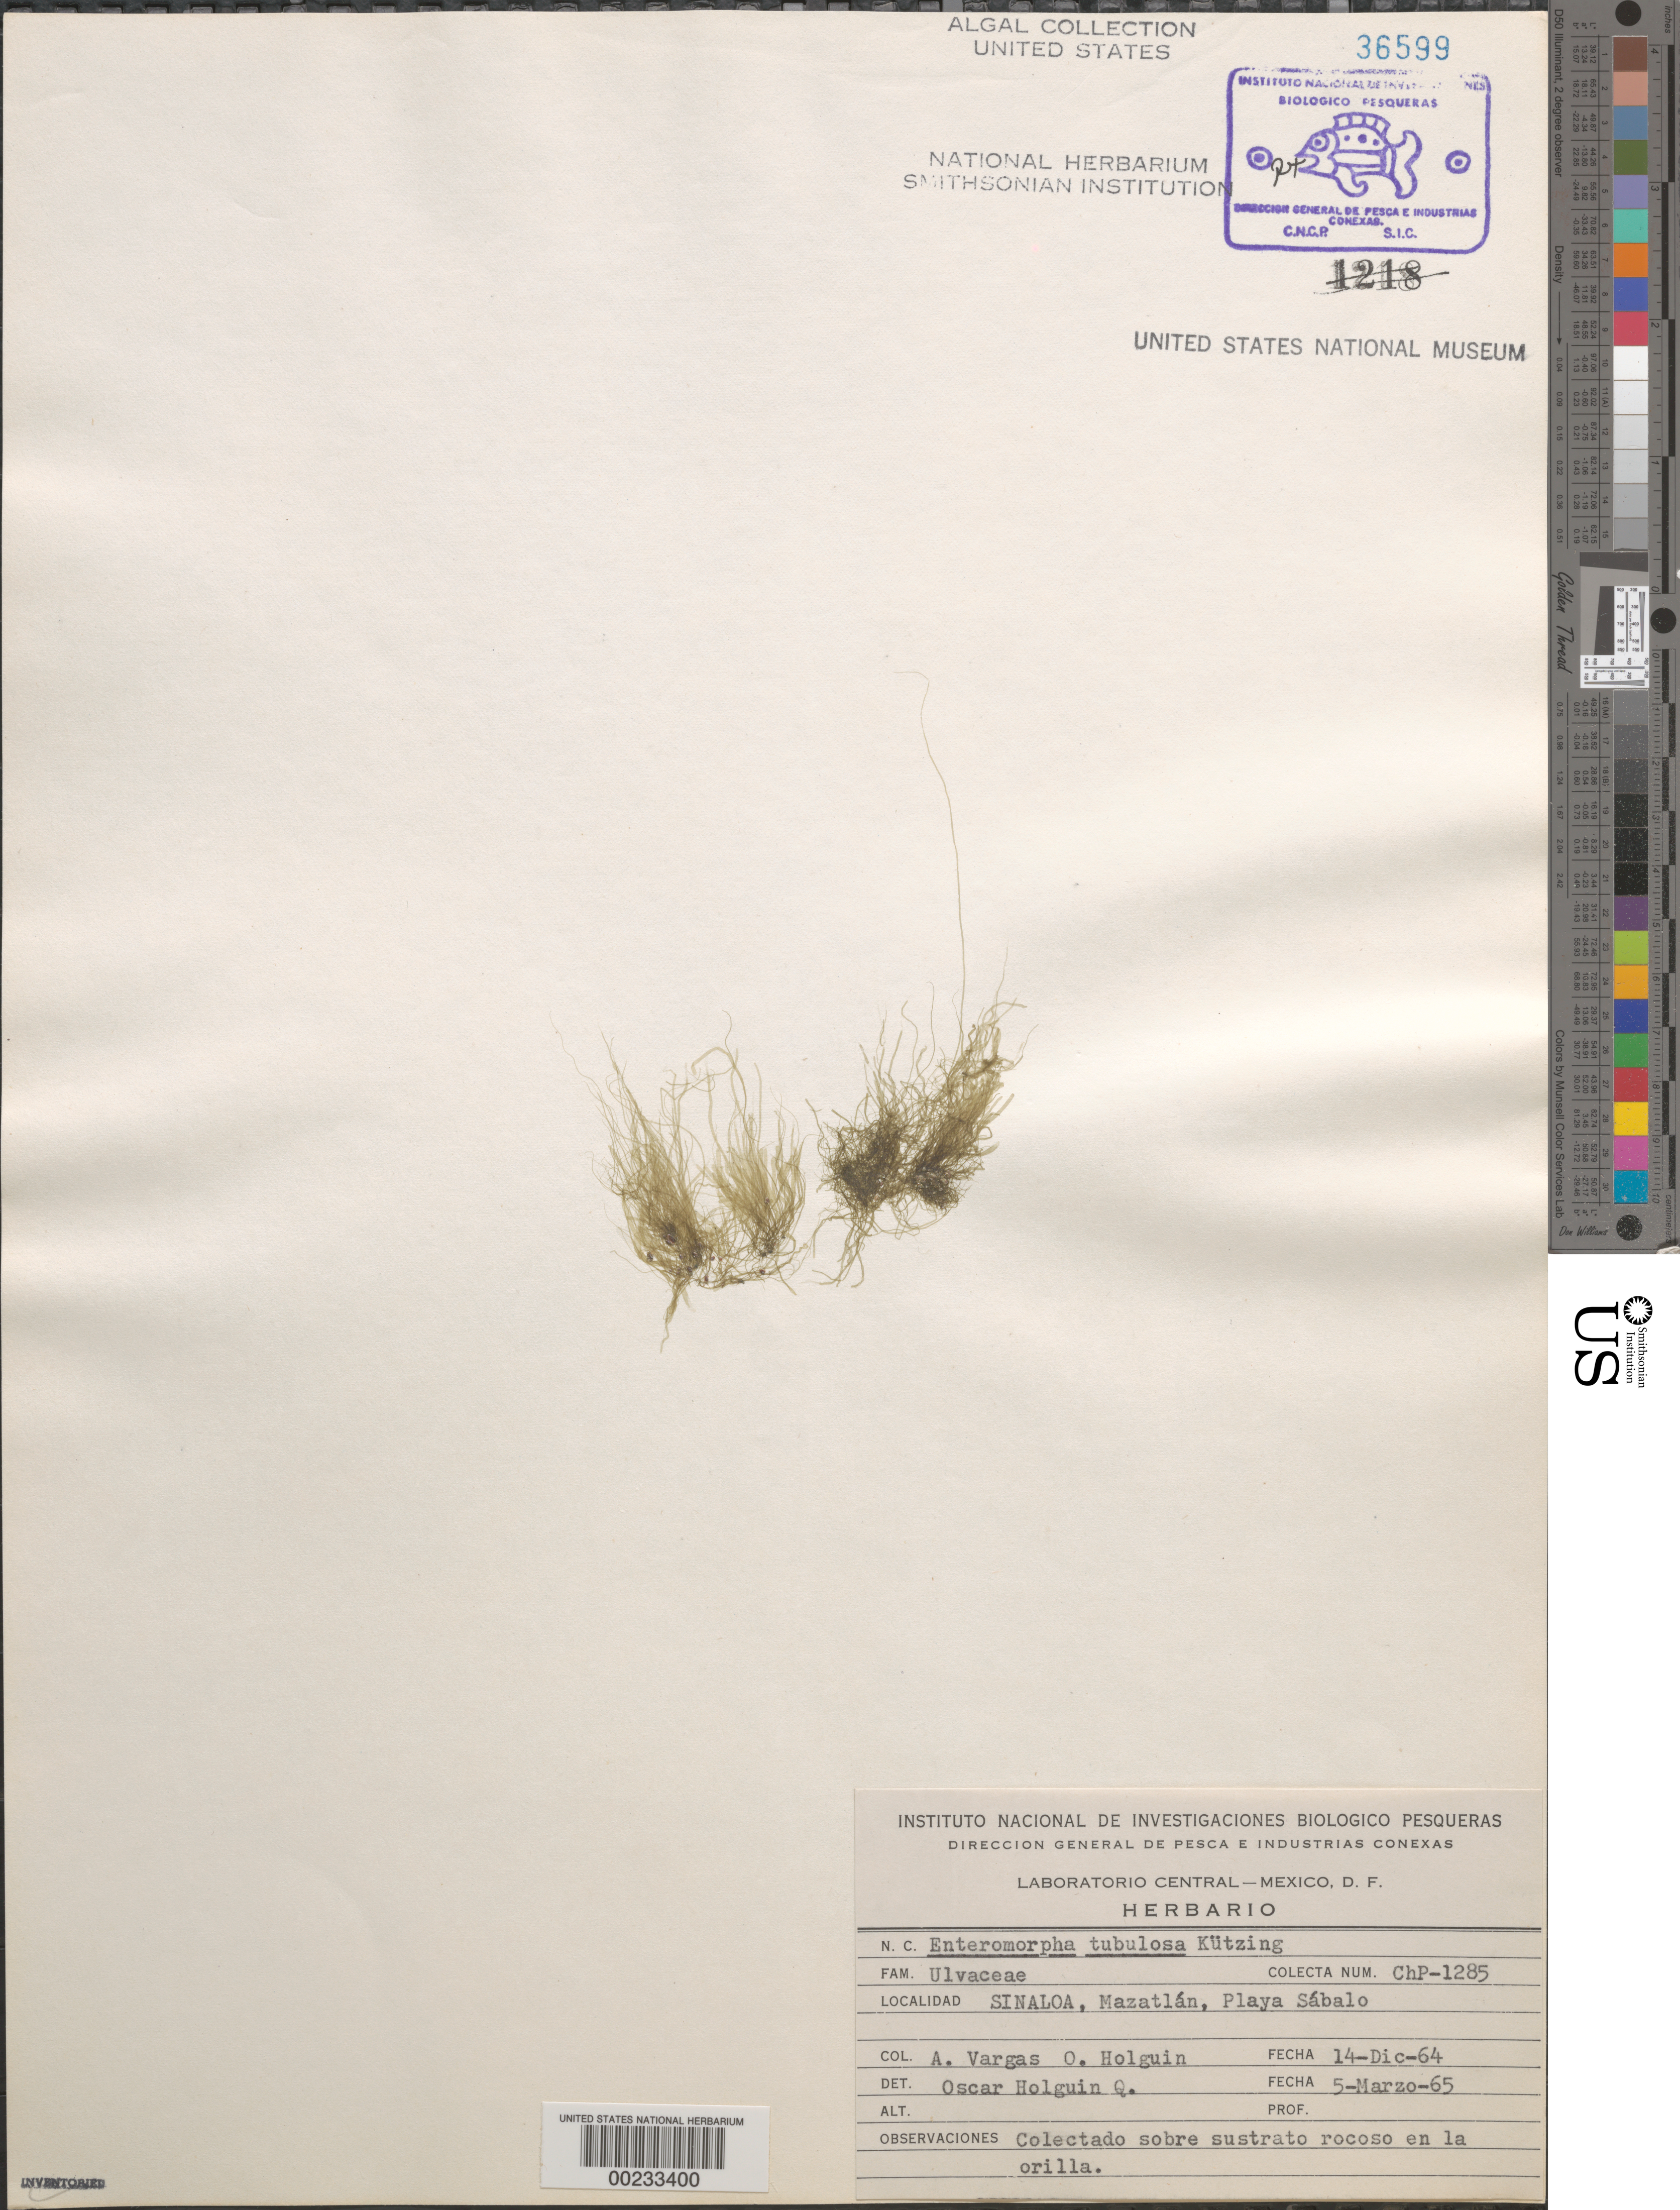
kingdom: Plantae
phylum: Chlorophyta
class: Ulvophyceae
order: Ulvales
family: Ulvaceae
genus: Ulva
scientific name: Ulva flexuosa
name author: Wulfen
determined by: Algae name updating Project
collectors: A. Vargas N. & O. Holguin Q.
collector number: Chp-1285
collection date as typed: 12 Dec 1964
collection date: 1964-12-12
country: Mexico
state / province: Sinaloa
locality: Mazatlan, Playa Sabalo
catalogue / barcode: US 36599